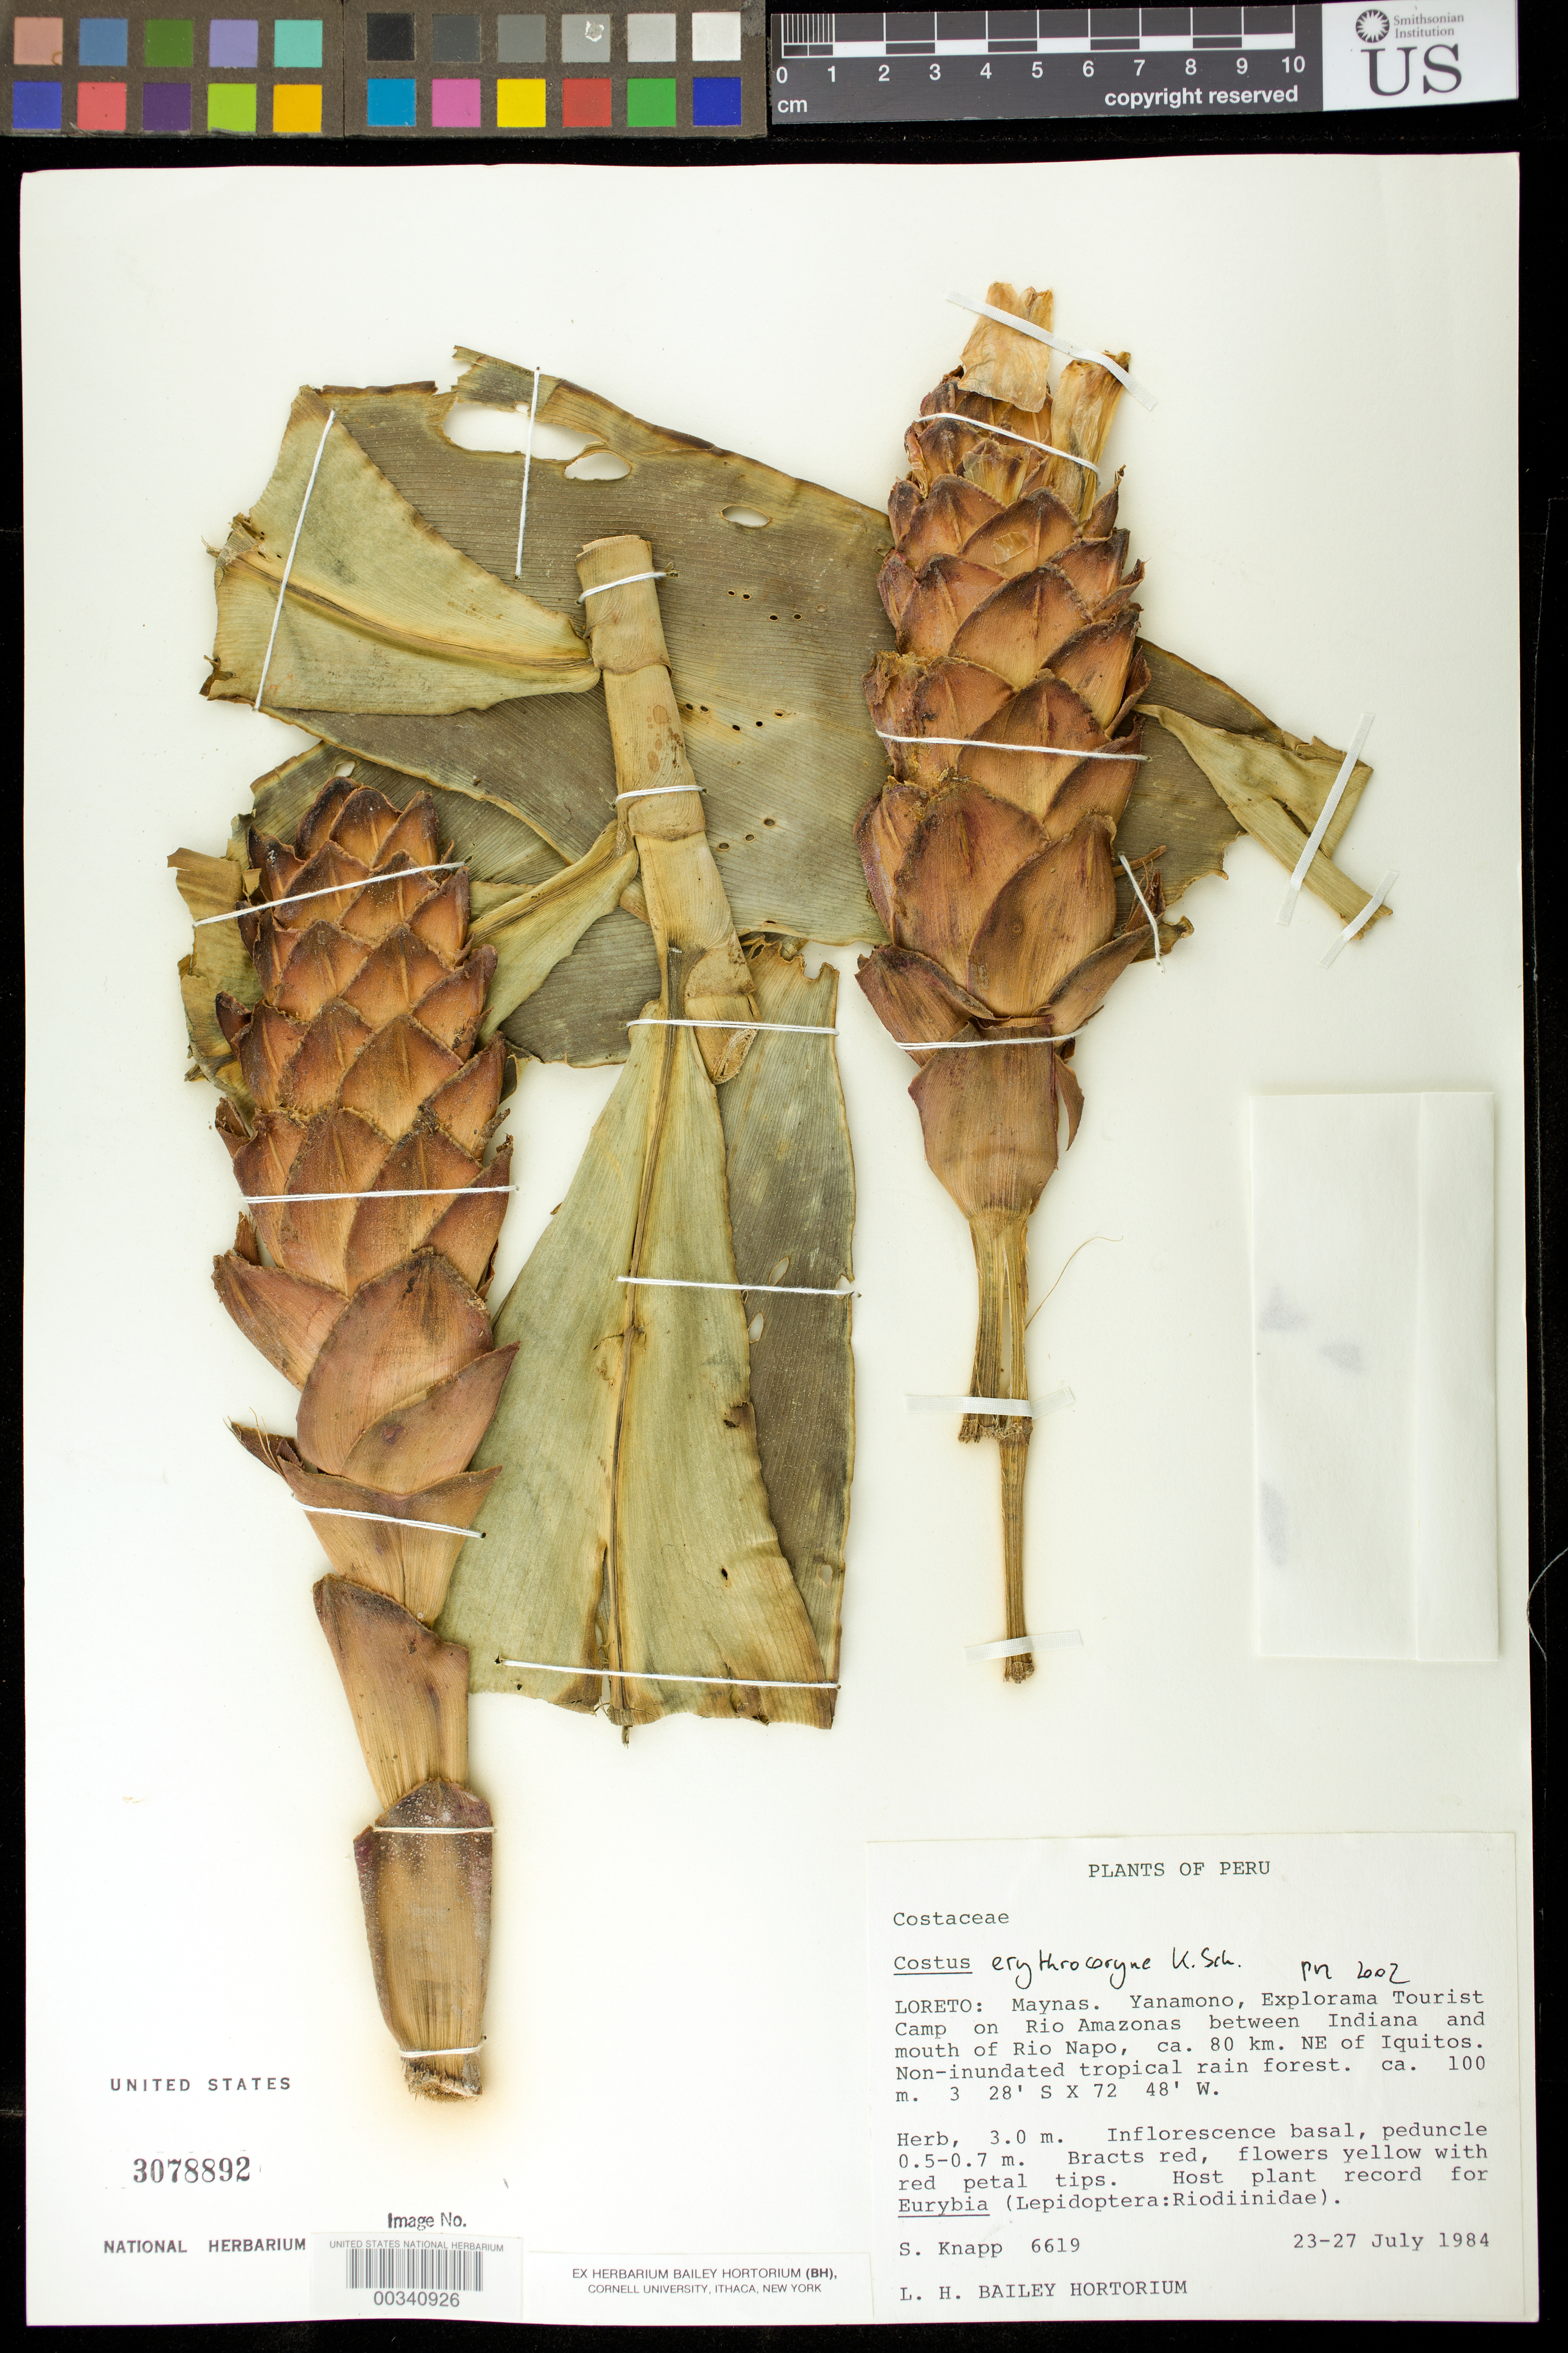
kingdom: Plantae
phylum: Tracheophyta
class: Liliopsida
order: Zingiberales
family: Costaceae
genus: Costus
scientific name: Costus erythrocoryne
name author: K. Schum.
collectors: S. Knapp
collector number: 6619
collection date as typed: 23 Jul 1984 to 27 Jul 1984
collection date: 1984-07-23/1984-07-27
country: Peru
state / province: Loreto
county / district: Maynas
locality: Yanamono, explorama tourist camp on rio amazonas between indiana and mouth of rio napo, ca 80 km ne of iquitos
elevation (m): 100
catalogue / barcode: US 3078892